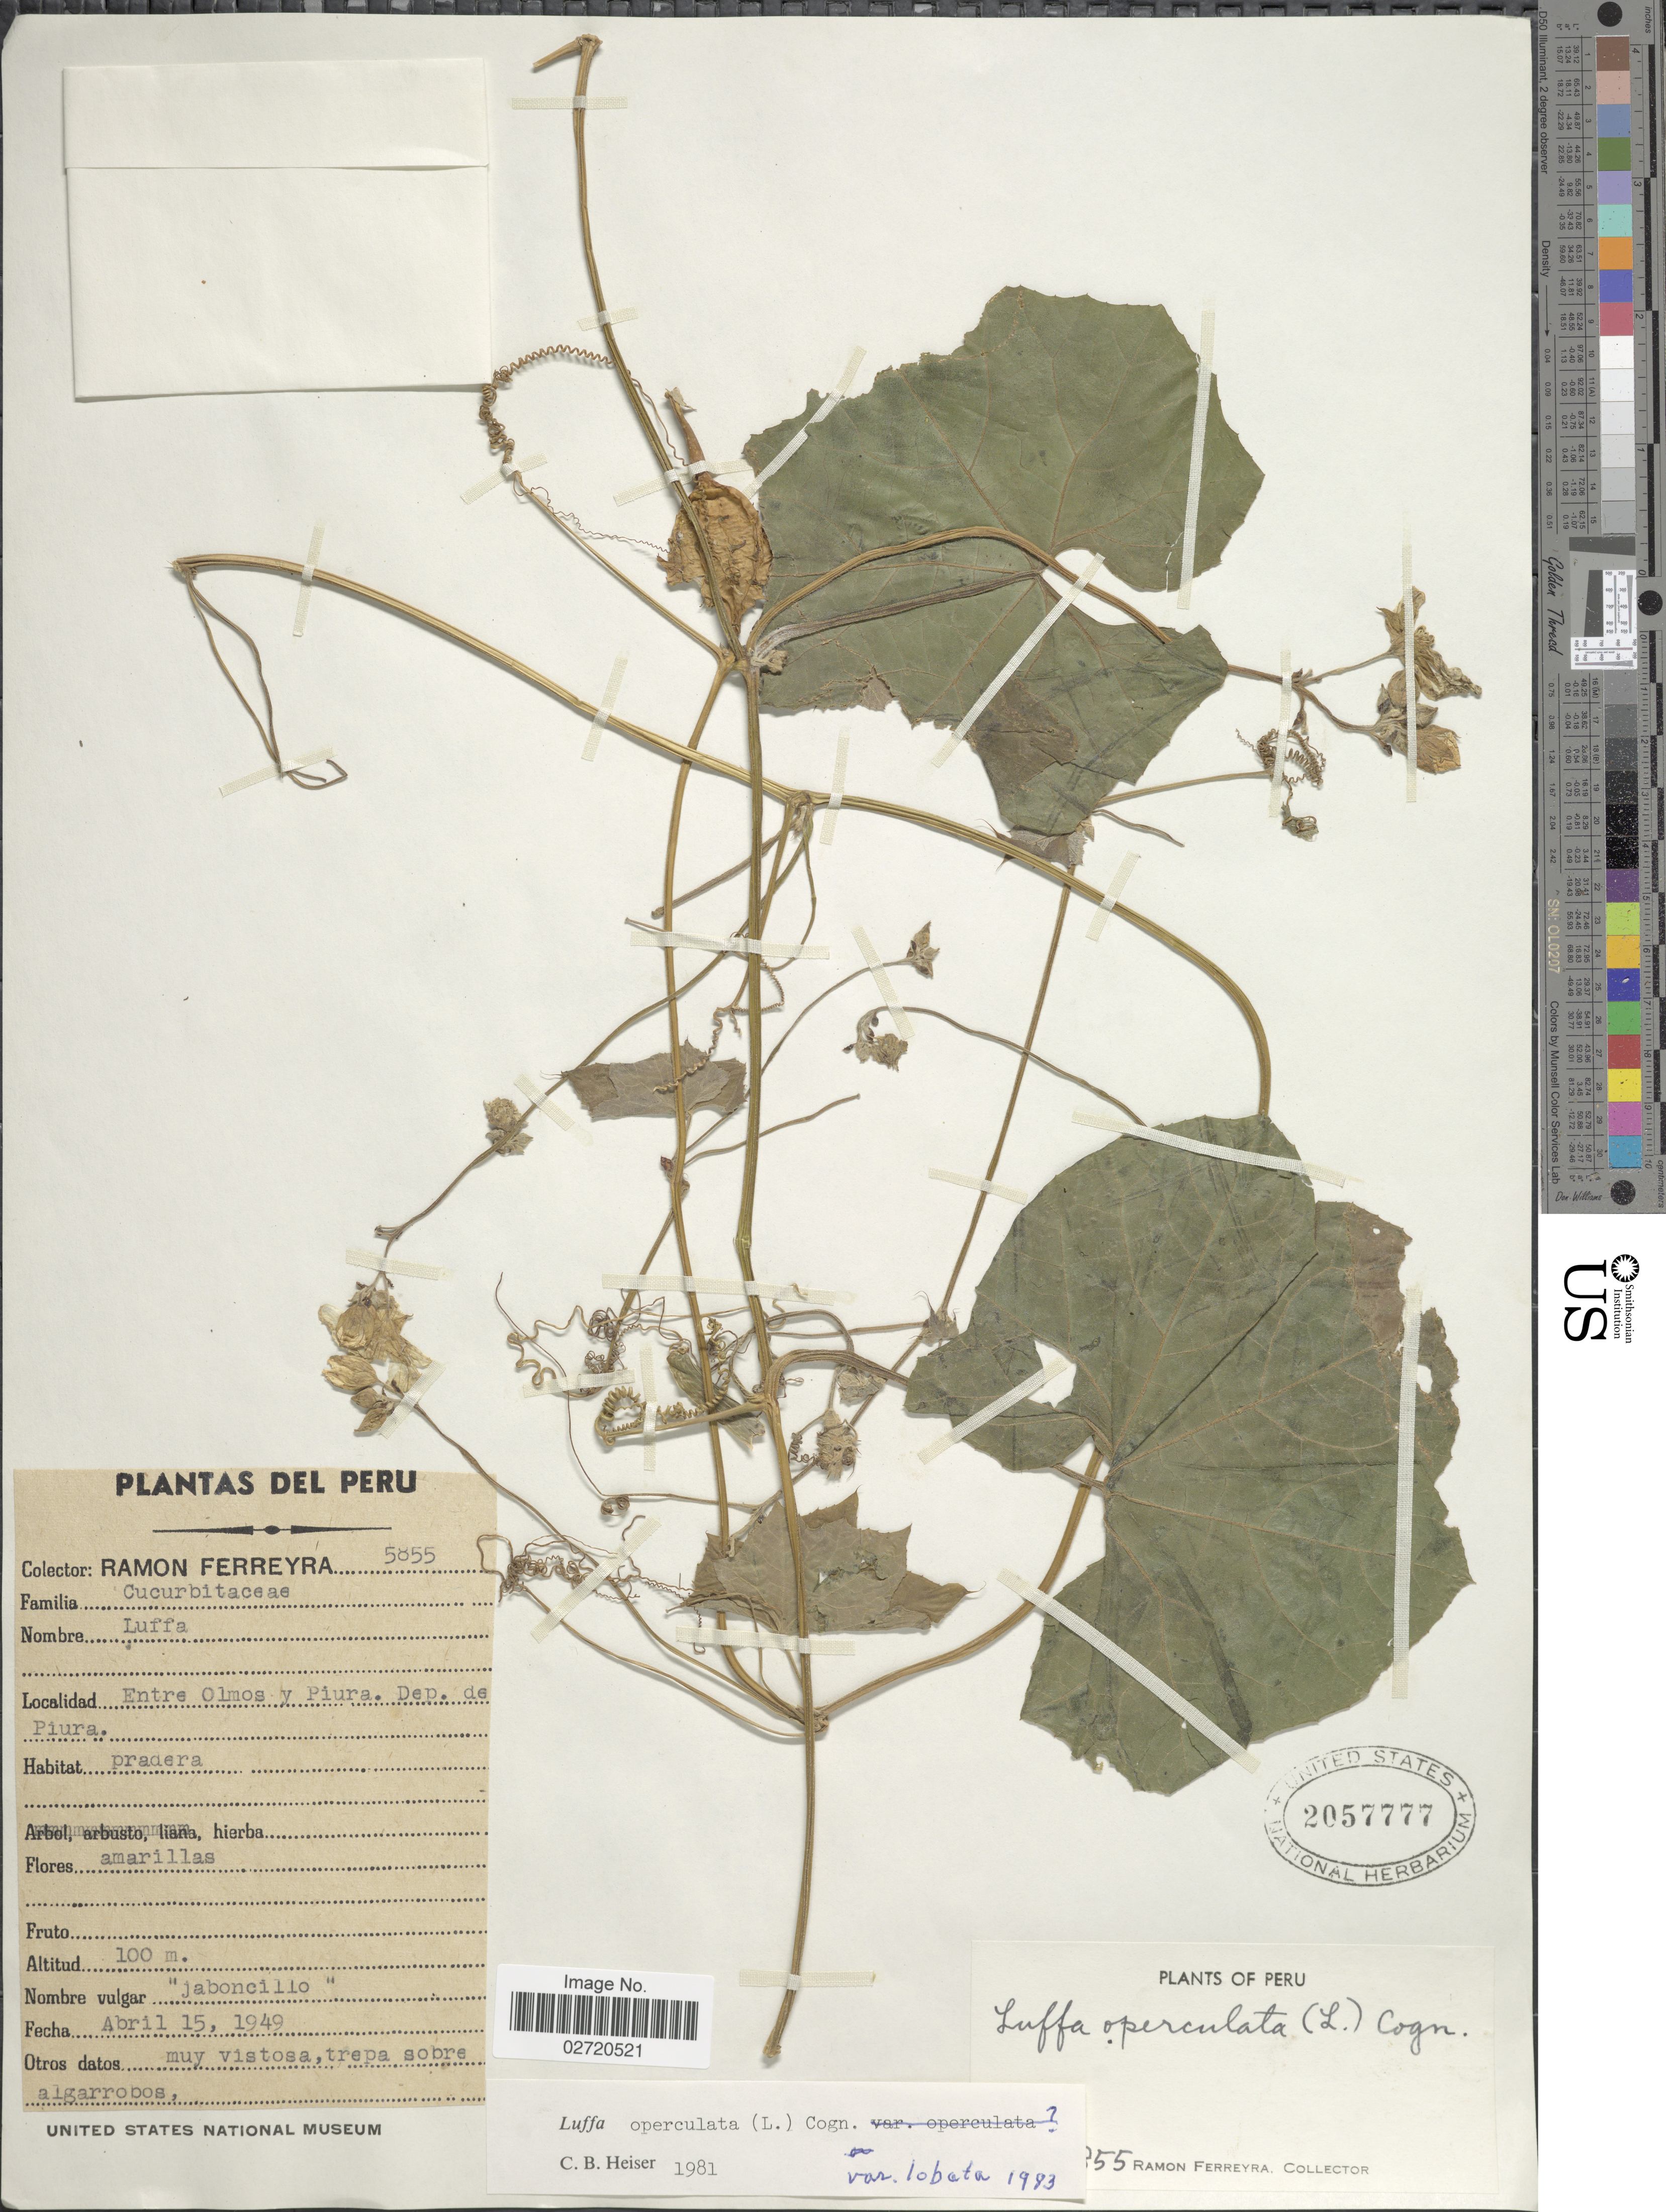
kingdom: Plantae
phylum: Tracheophyta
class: Magnoliopsida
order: Cucurbitales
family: Cucurbitaceae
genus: Luffa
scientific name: Luffa operculata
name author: (L.) Cogn.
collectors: R. A. Ferreyra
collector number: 5855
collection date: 1949-04-15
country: Peru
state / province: Piura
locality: Entre Olmos y Piura. Dep. de Piura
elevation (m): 100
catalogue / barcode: US 2057777